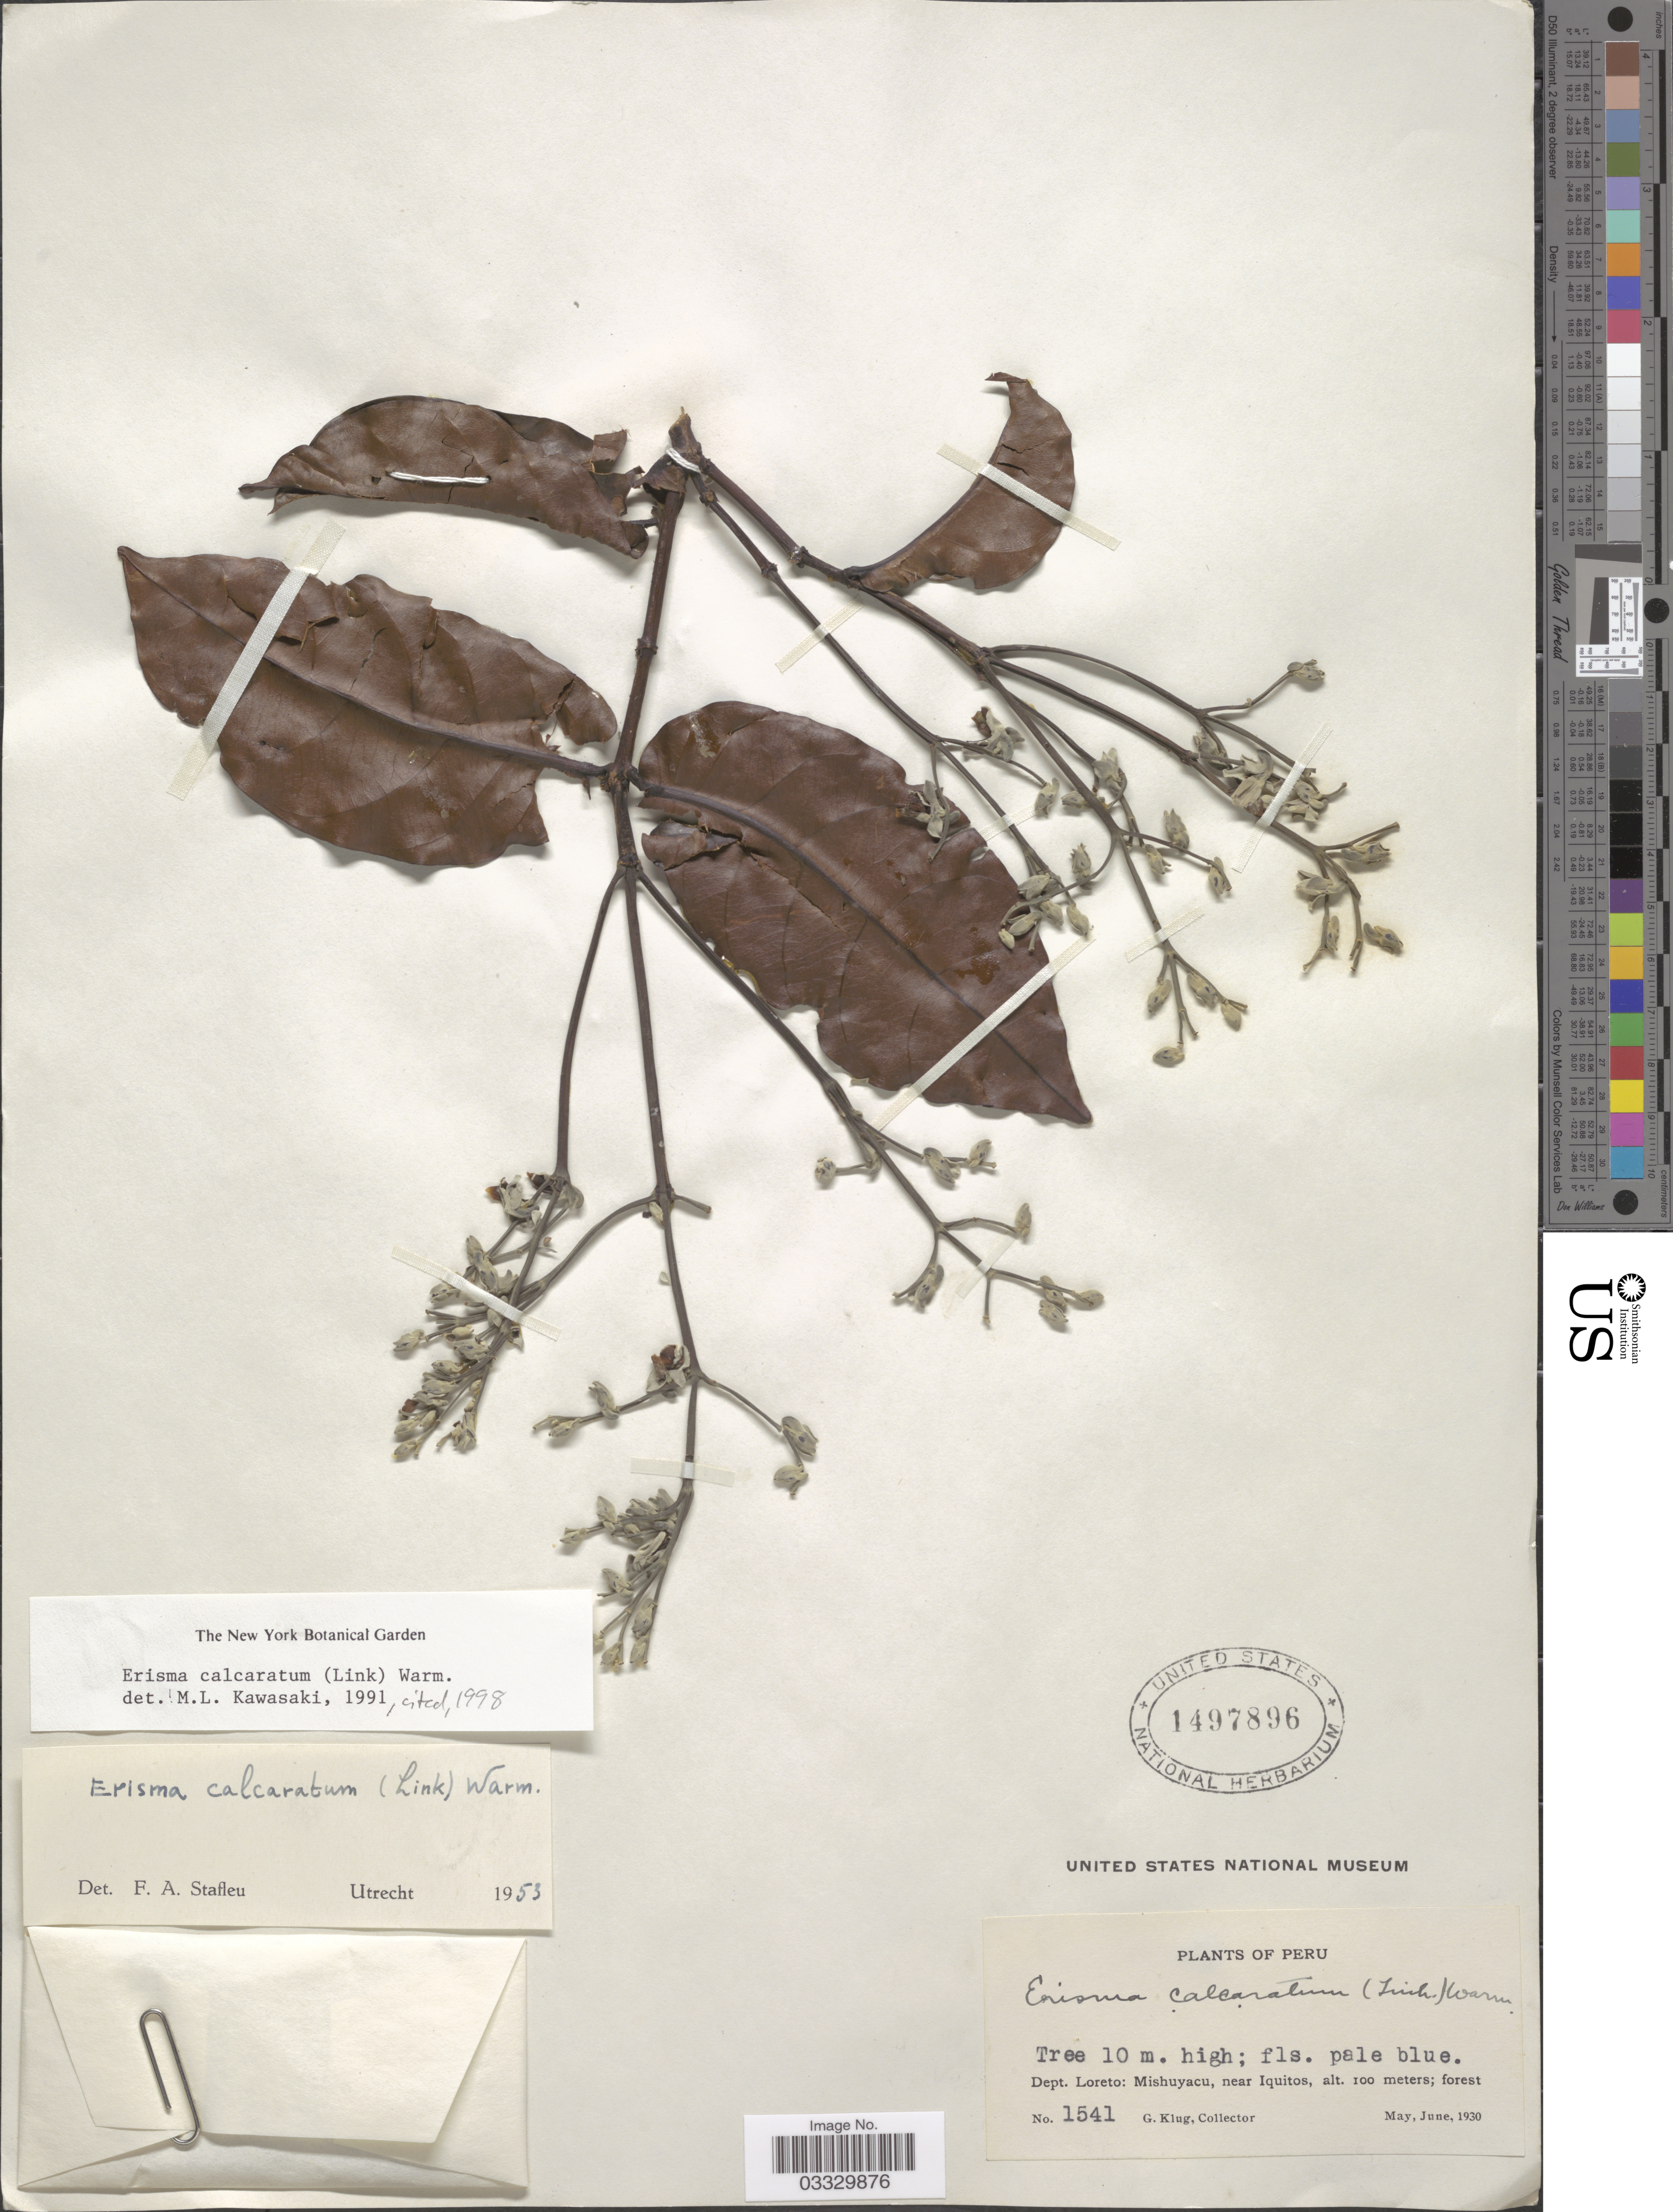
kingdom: Plantae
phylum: Tracheophyta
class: Magnoliopsida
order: Myrtales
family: Vochysiaceae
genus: Erisma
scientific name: Erisma calcaratum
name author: (Link) Warm.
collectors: G. Klug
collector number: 1541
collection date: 1930-05/1930-06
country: Peru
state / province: Loreto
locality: Dept. Loreto: Mishuyacu, near Iquitos.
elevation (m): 100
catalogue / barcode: US 1497896